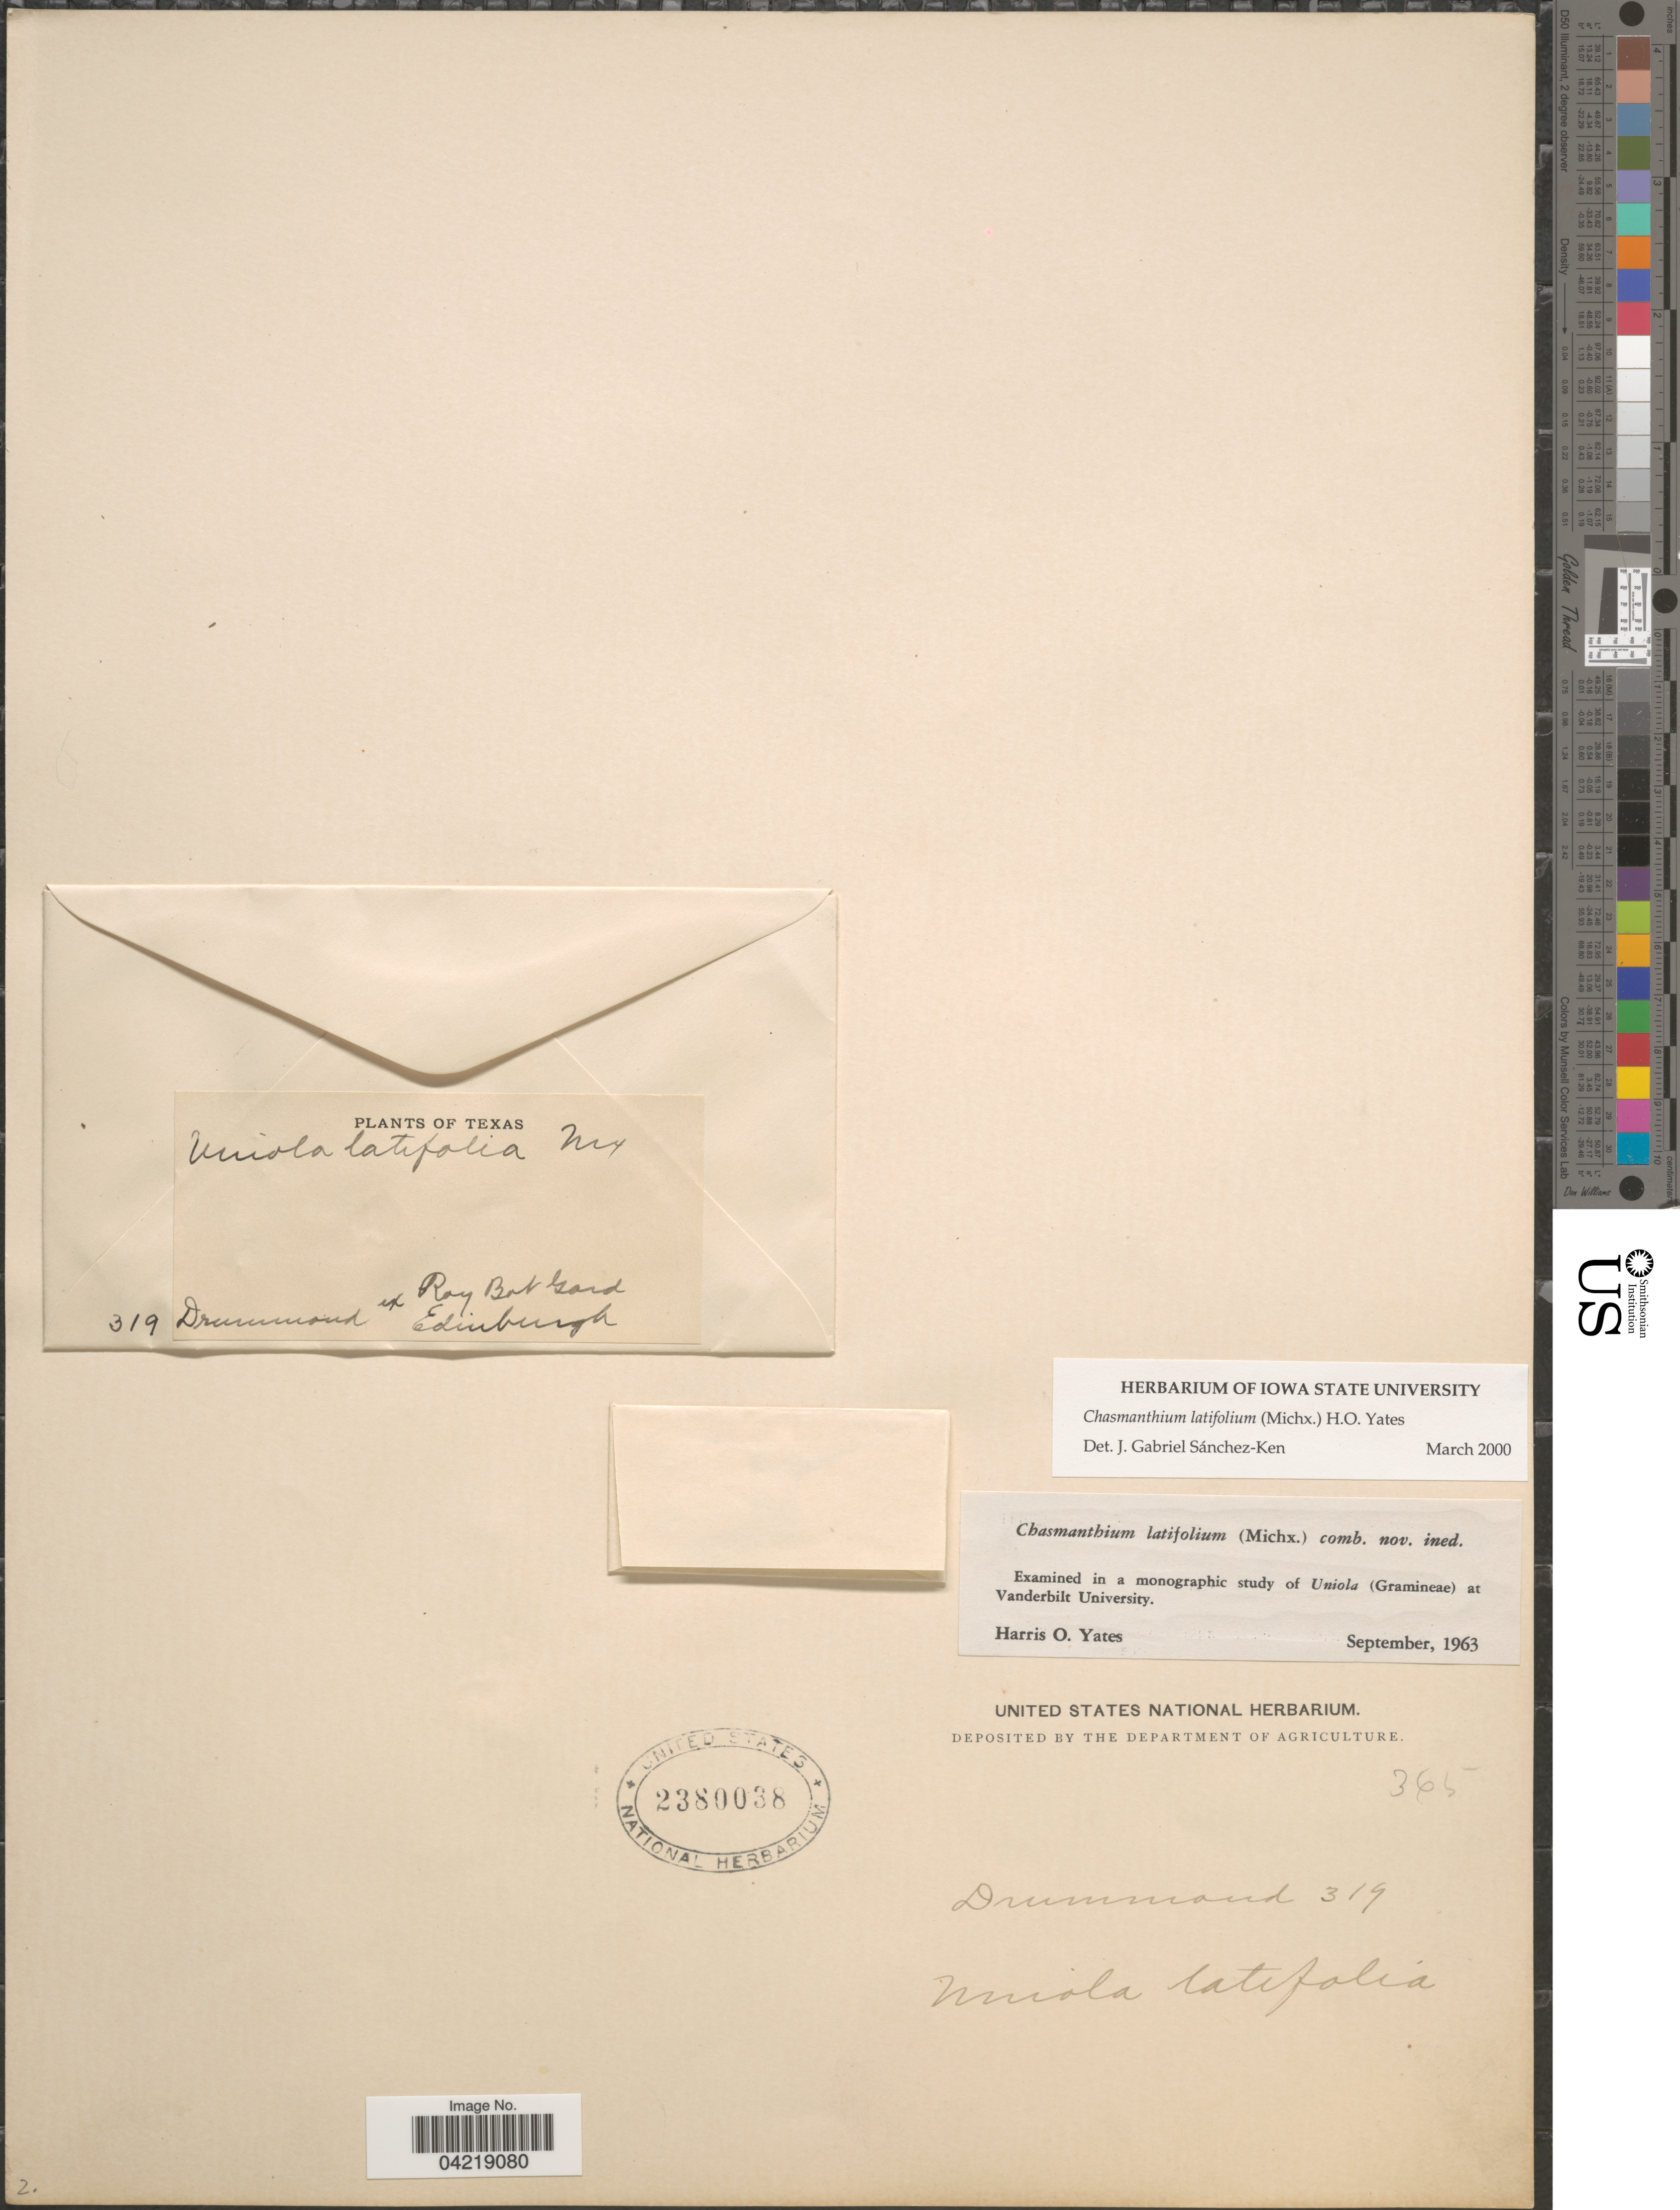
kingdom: Plantae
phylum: Tracheophyta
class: Liliopsida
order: Poales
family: Poaceae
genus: Chasmanthium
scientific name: Chasmanthium latifolium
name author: (Michx.) H.O. Yates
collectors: -. Drummond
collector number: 319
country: United States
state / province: Texas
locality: Edinburgh.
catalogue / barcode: US 2389038